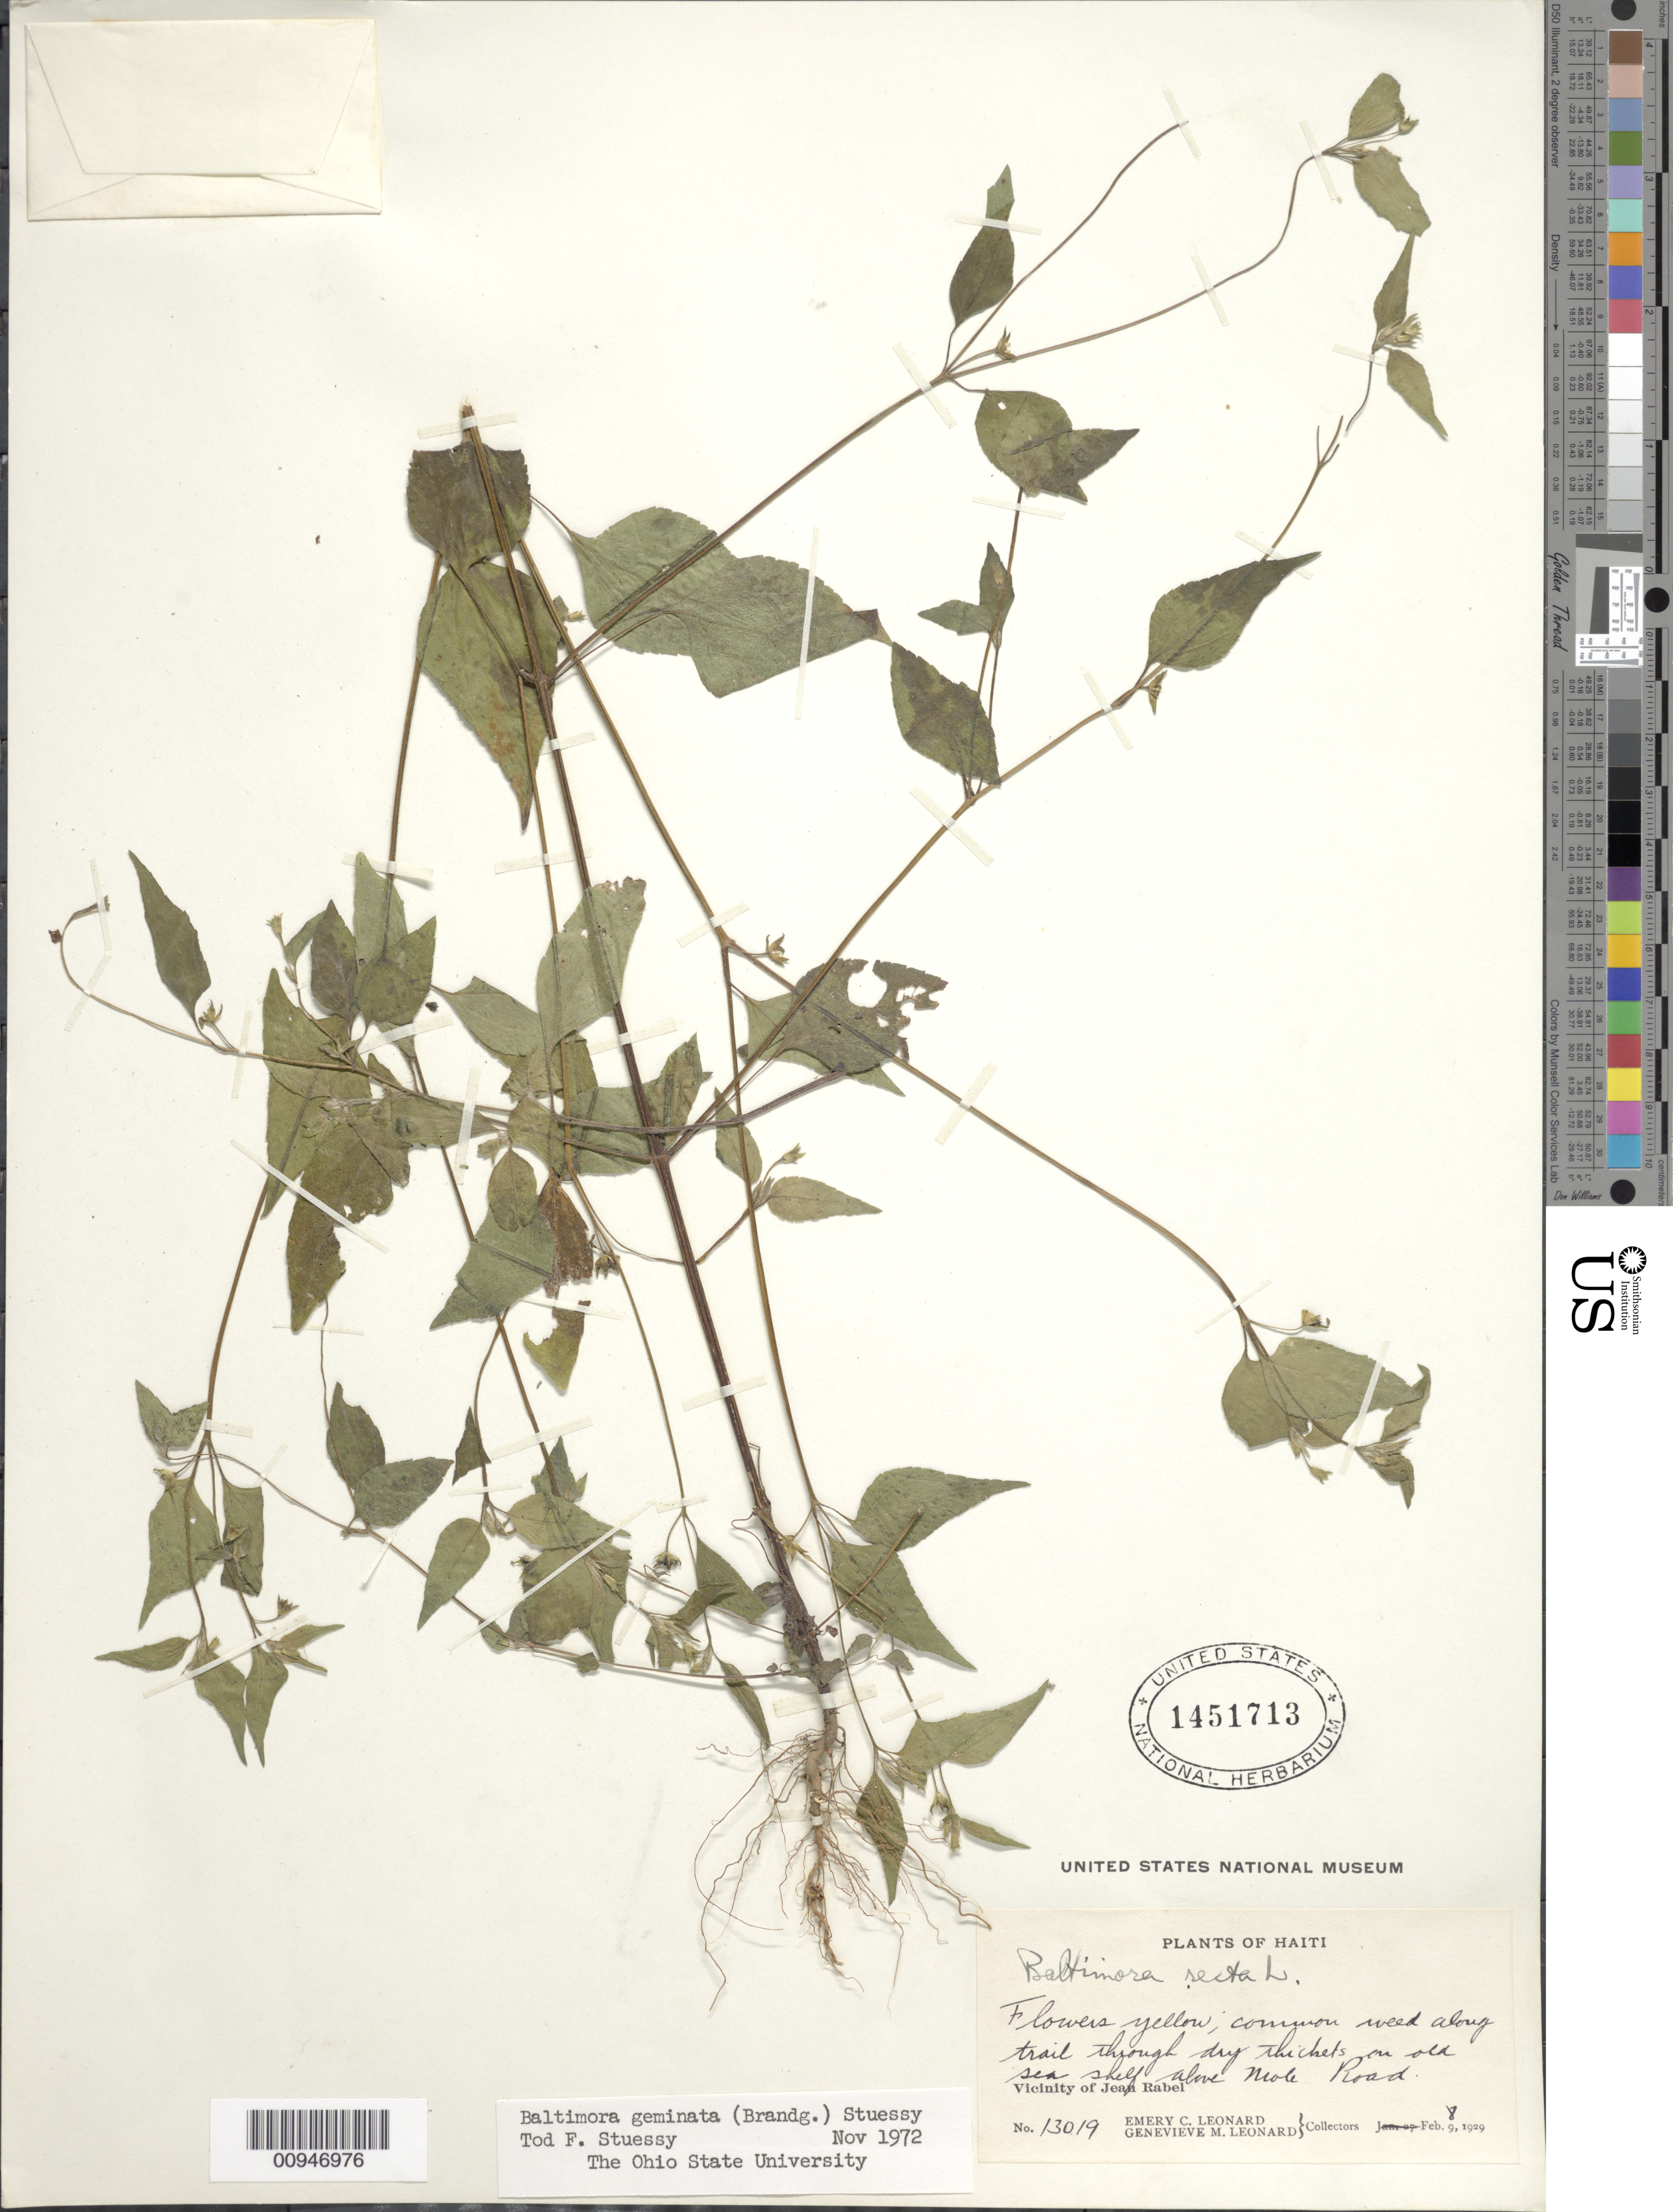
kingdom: Plantae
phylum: Tracheophyta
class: Magnoliopsida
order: Asterales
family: Asteraceae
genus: Baltimora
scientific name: Baltimora geminata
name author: (Brandegee) Stuessy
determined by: Stuessy, T. F.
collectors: E. C. Leonard & G. M. Leonard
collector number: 13019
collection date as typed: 08 Feb 1929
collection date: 1929-02-08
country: Haiti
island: Hispaniola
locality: Vicinity of Jean Rabel, on old sea shelf above Mole Road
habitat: Along trail through dry thickets on old sea shelf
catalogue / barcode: US 1451713